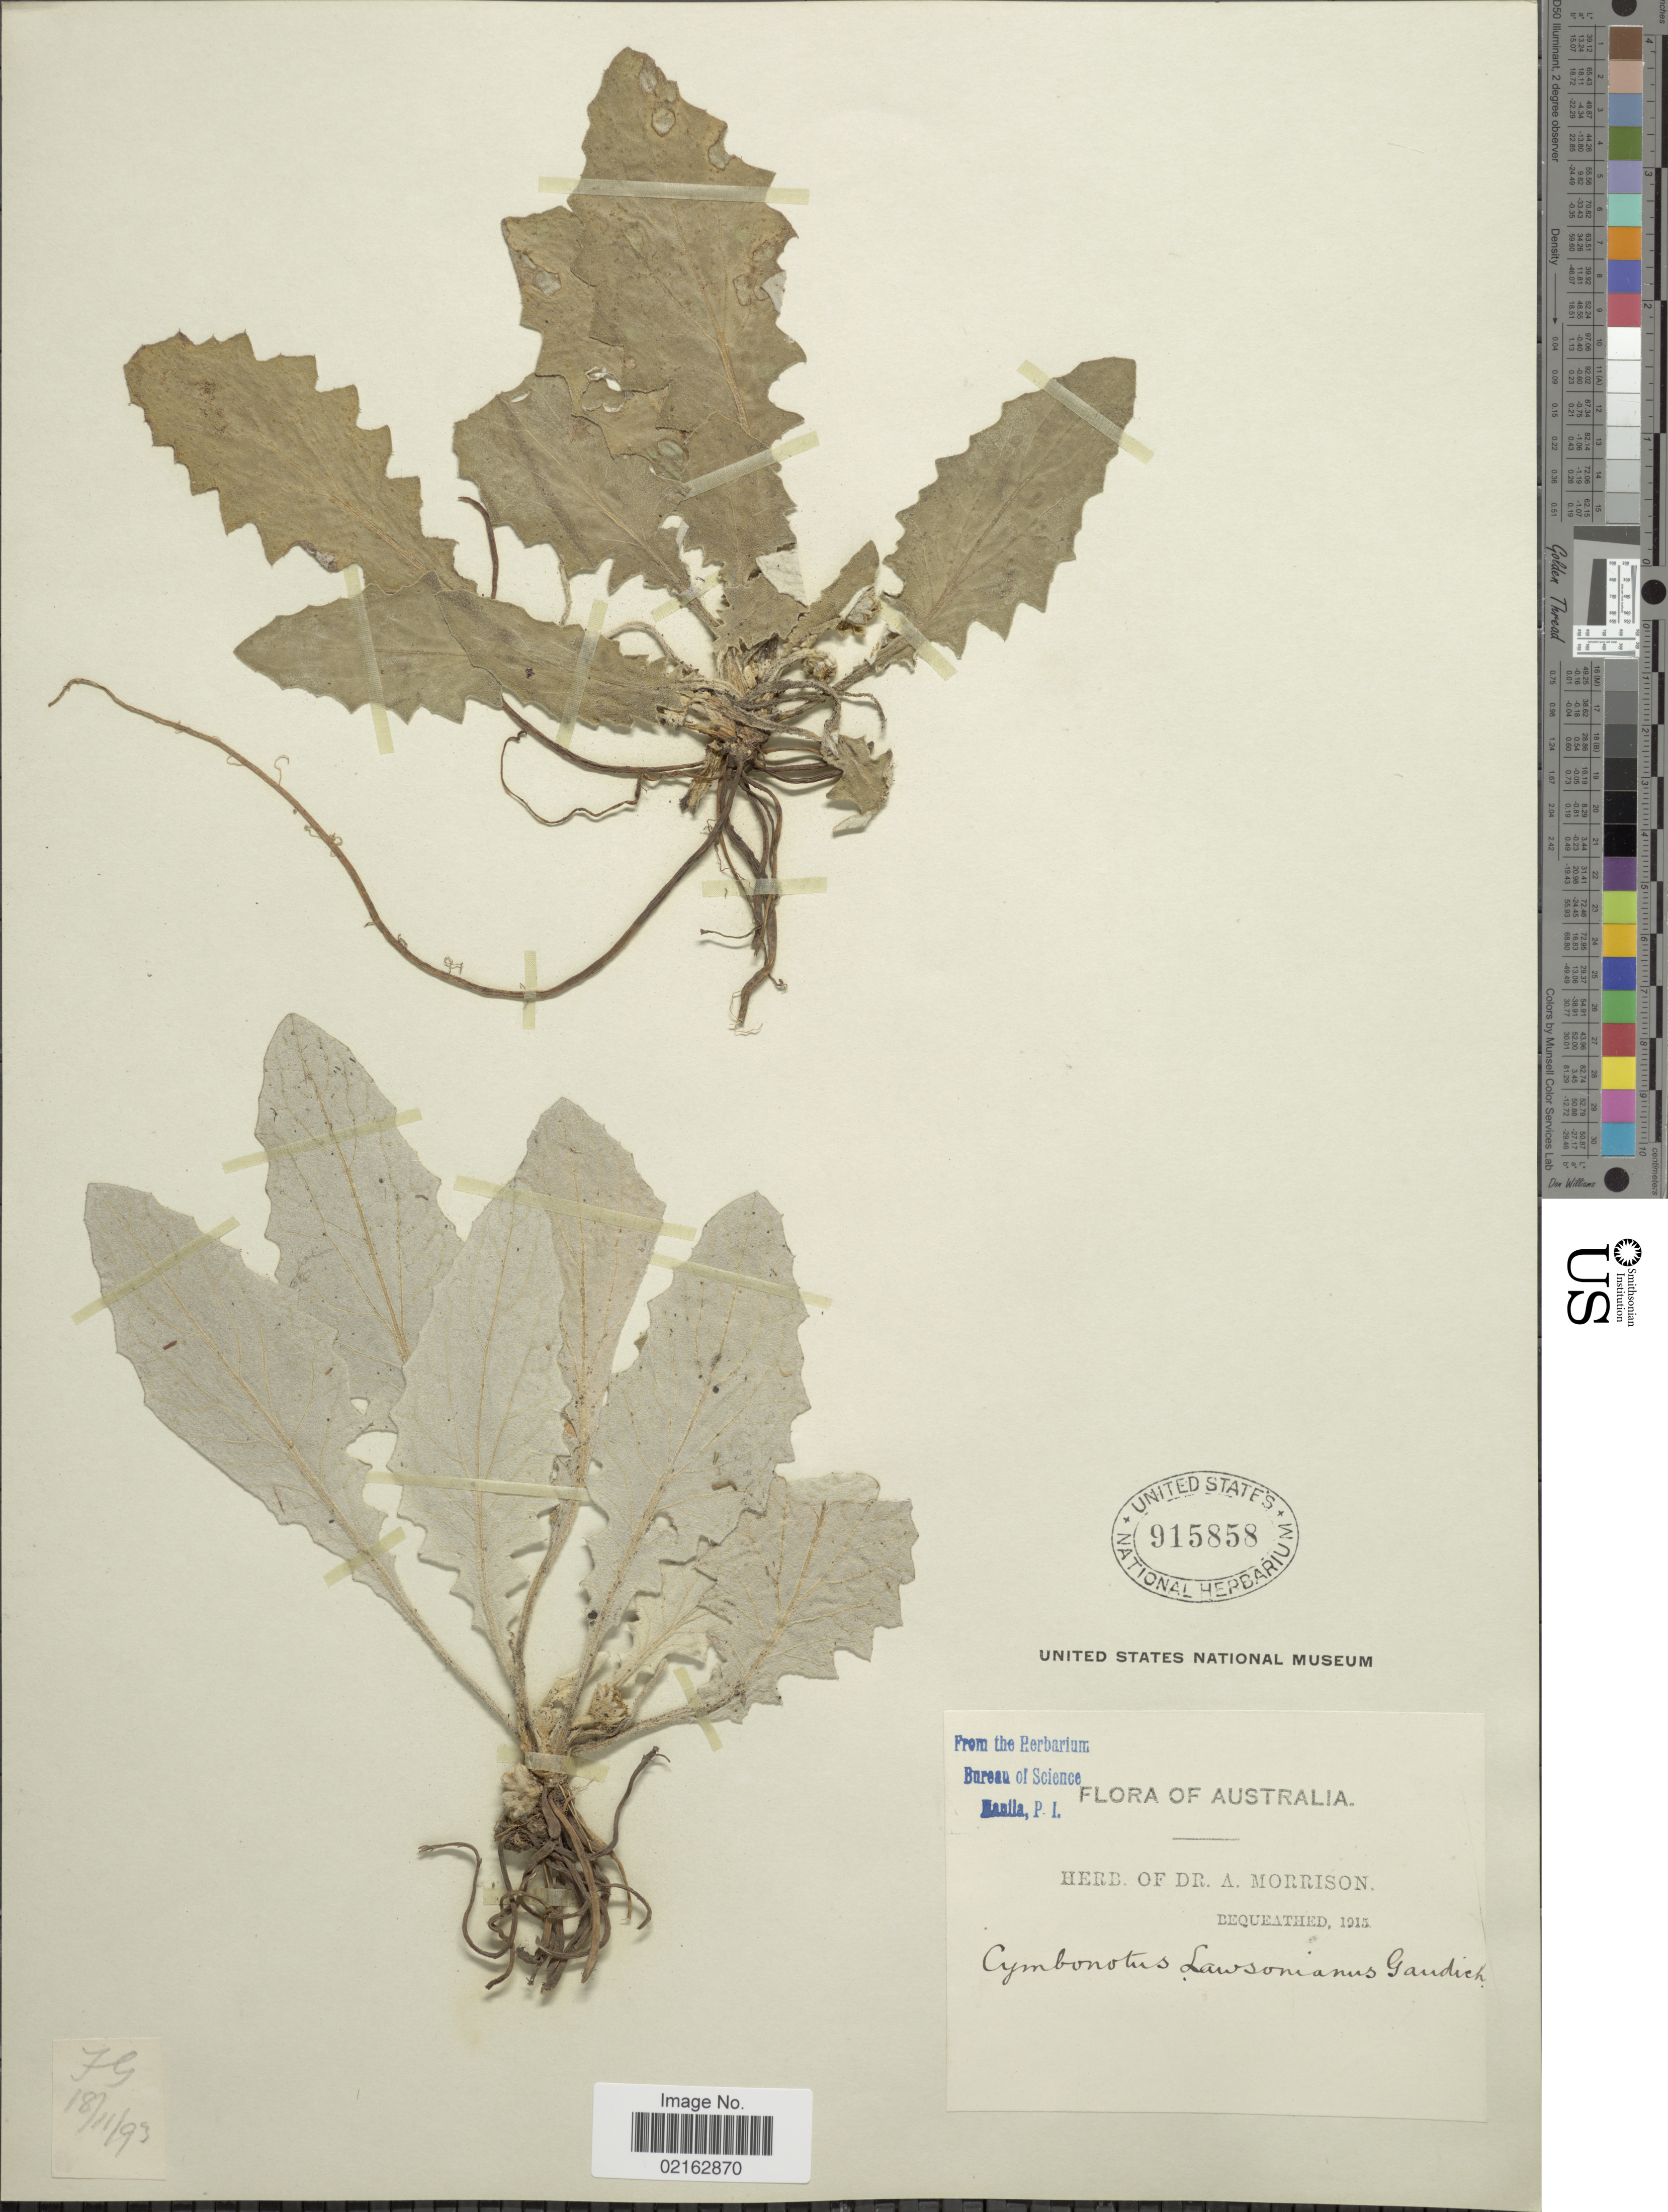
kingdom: Plantae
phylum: Tracheophyta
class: Magnoliopsida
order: Asterales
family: Asteraceae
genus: Cymbonotus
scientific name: Cymbonotus lawsonianus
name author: Gaudich.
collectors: ex herb. Dr. A. Morrison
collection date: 1915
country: Australia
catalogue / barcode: US 915858